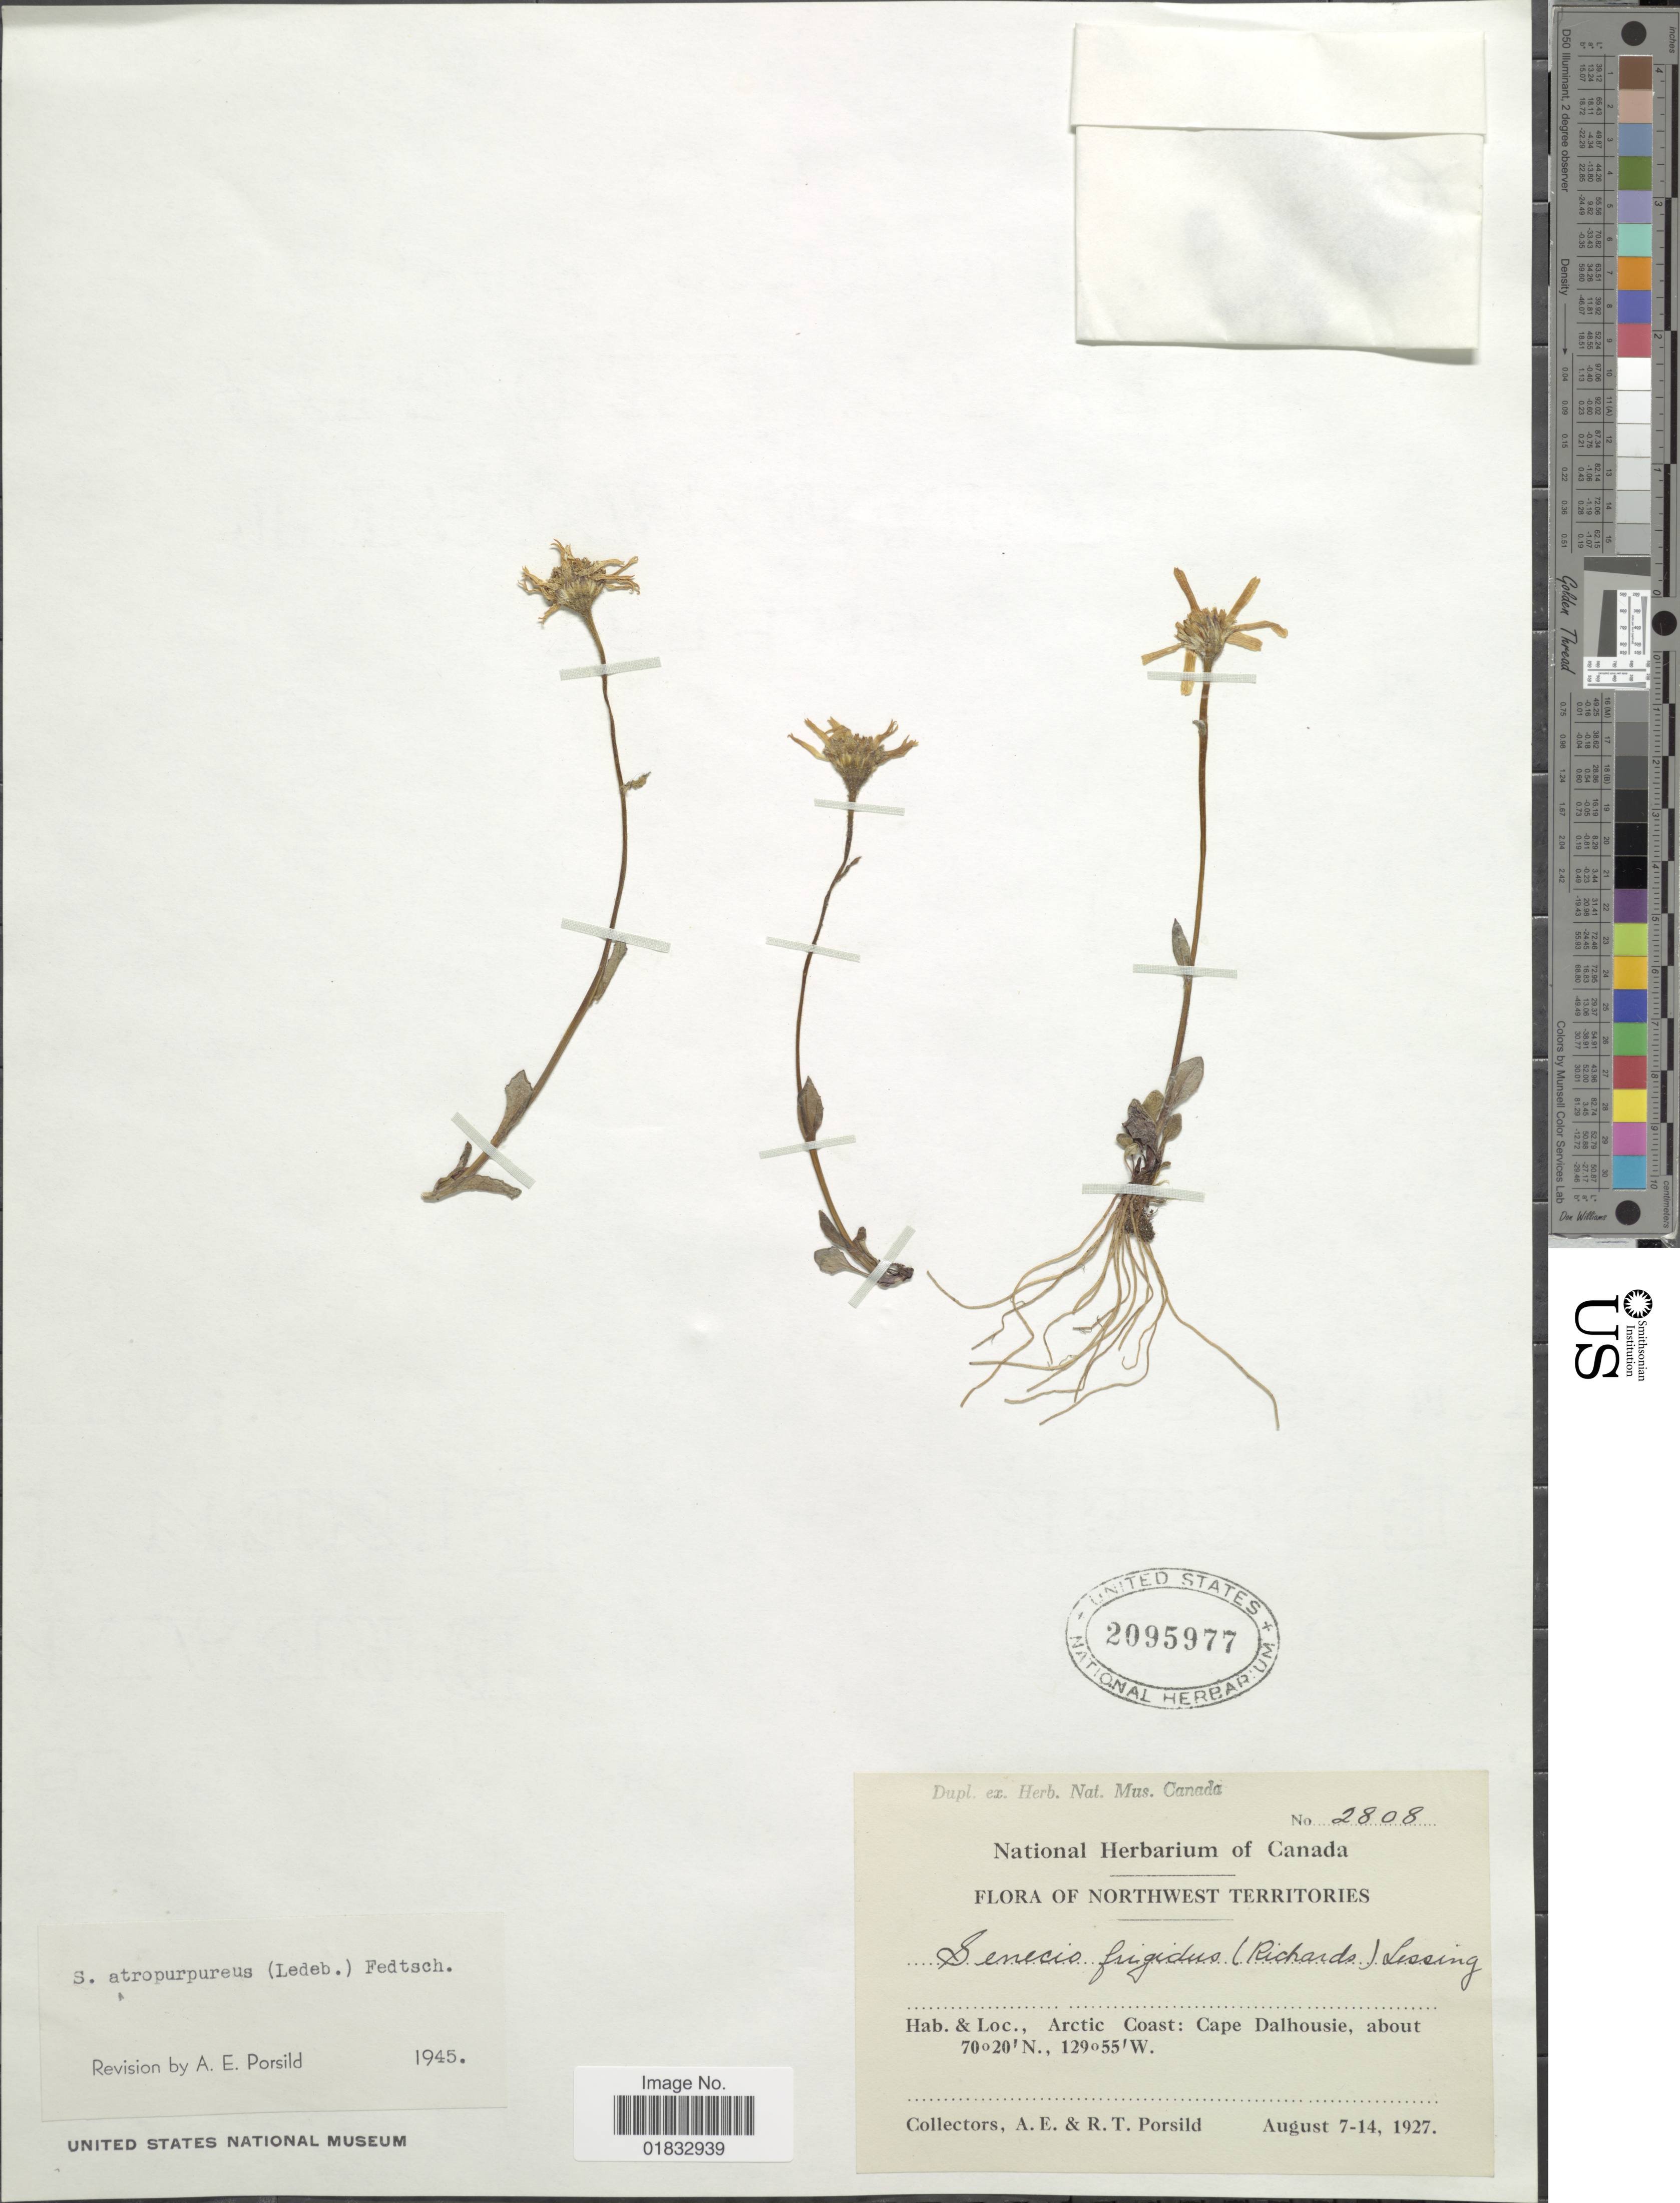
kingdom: Plantae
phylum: Tracheophyta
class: Magnoliopsida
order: Asterales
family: Asteraceae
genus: Tephroseris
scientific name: Tephroseris frigida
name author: (Richardson) Holub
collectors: A. E. Porsild & R. T. Porsild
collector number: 2808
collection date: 1927-08-07/1927-08-14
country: Canada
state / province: Northwest Territories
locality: Arctic Coast: Cape Dalhousie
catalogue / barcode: US 2095977